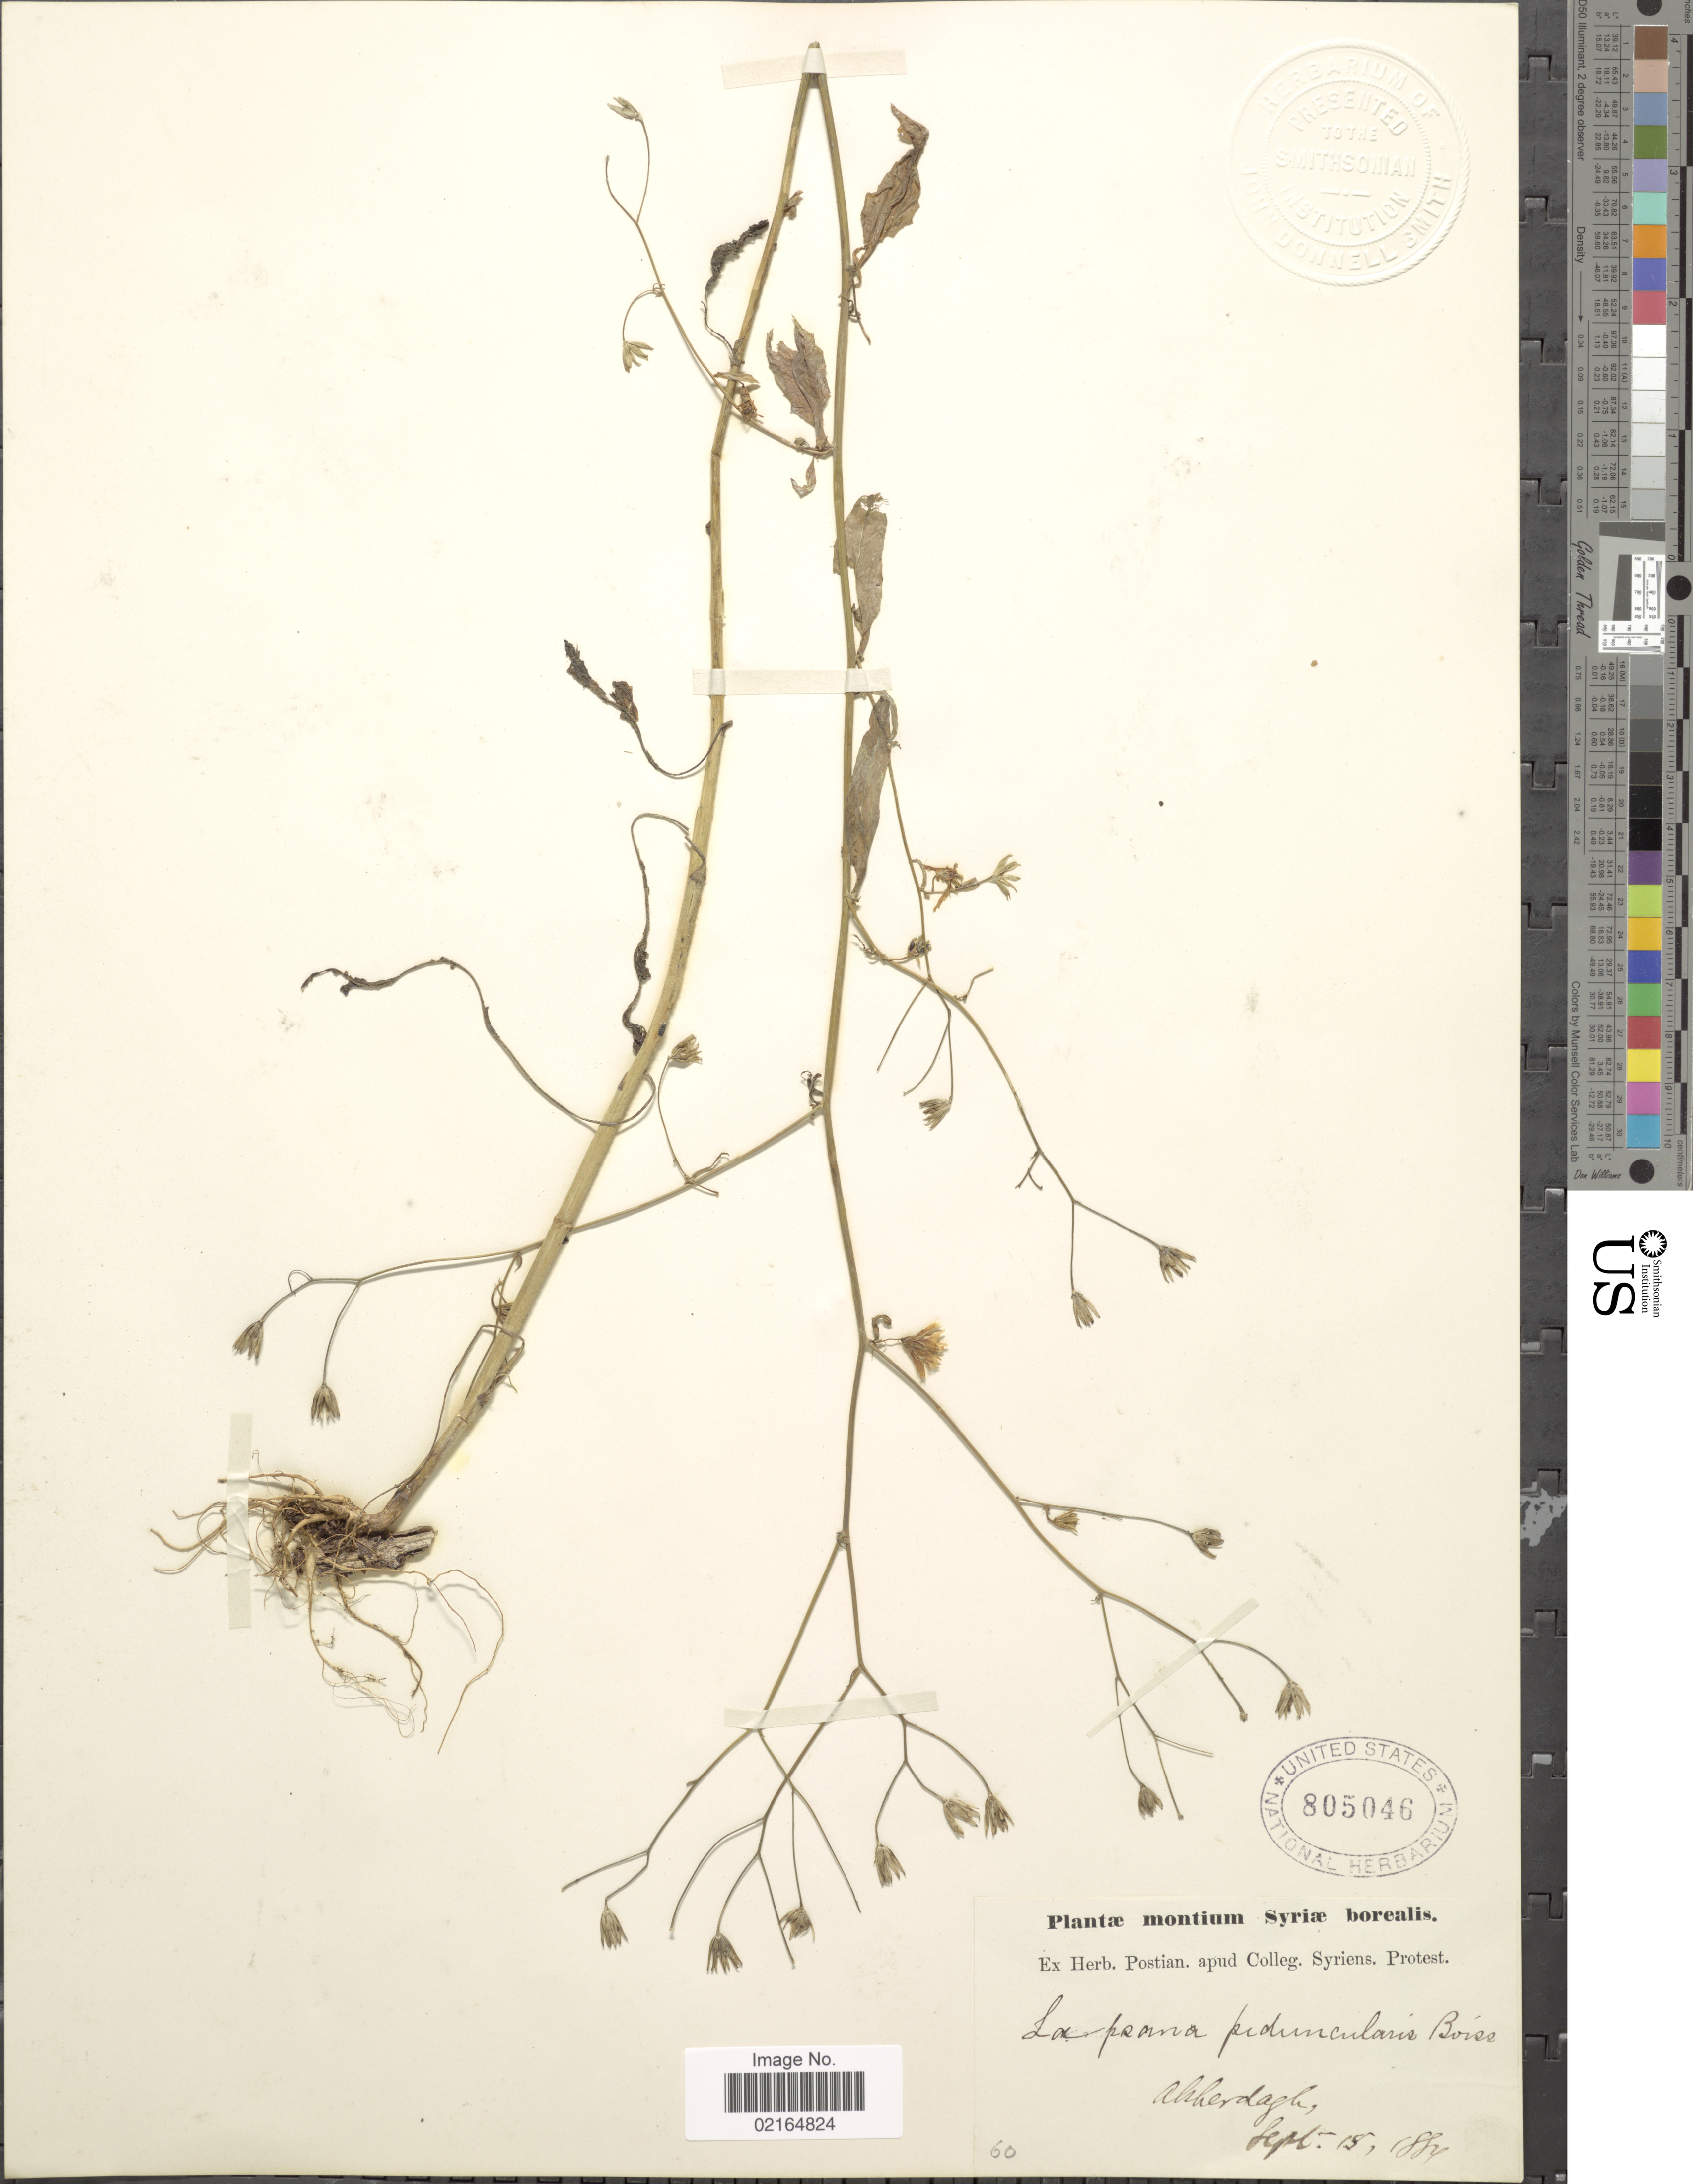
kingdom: Plantae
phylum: Tracheophyta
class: Magnoliopsida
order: Asterales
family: Asteraceae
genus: Lapsana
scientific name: Lapsana peduncularis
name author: Boiss.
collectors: ex herb. Postian. apud Colleg. Syriens. Protest. USE "Fannie P. A. Shepard" (10308853) AS PRIMARY COLLECTOR INSTEAD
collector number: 60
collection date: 1884-09-15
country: Syria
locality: Montium Syriae borealis, Akkerdagh. [interpreted]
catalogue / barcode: US 805046